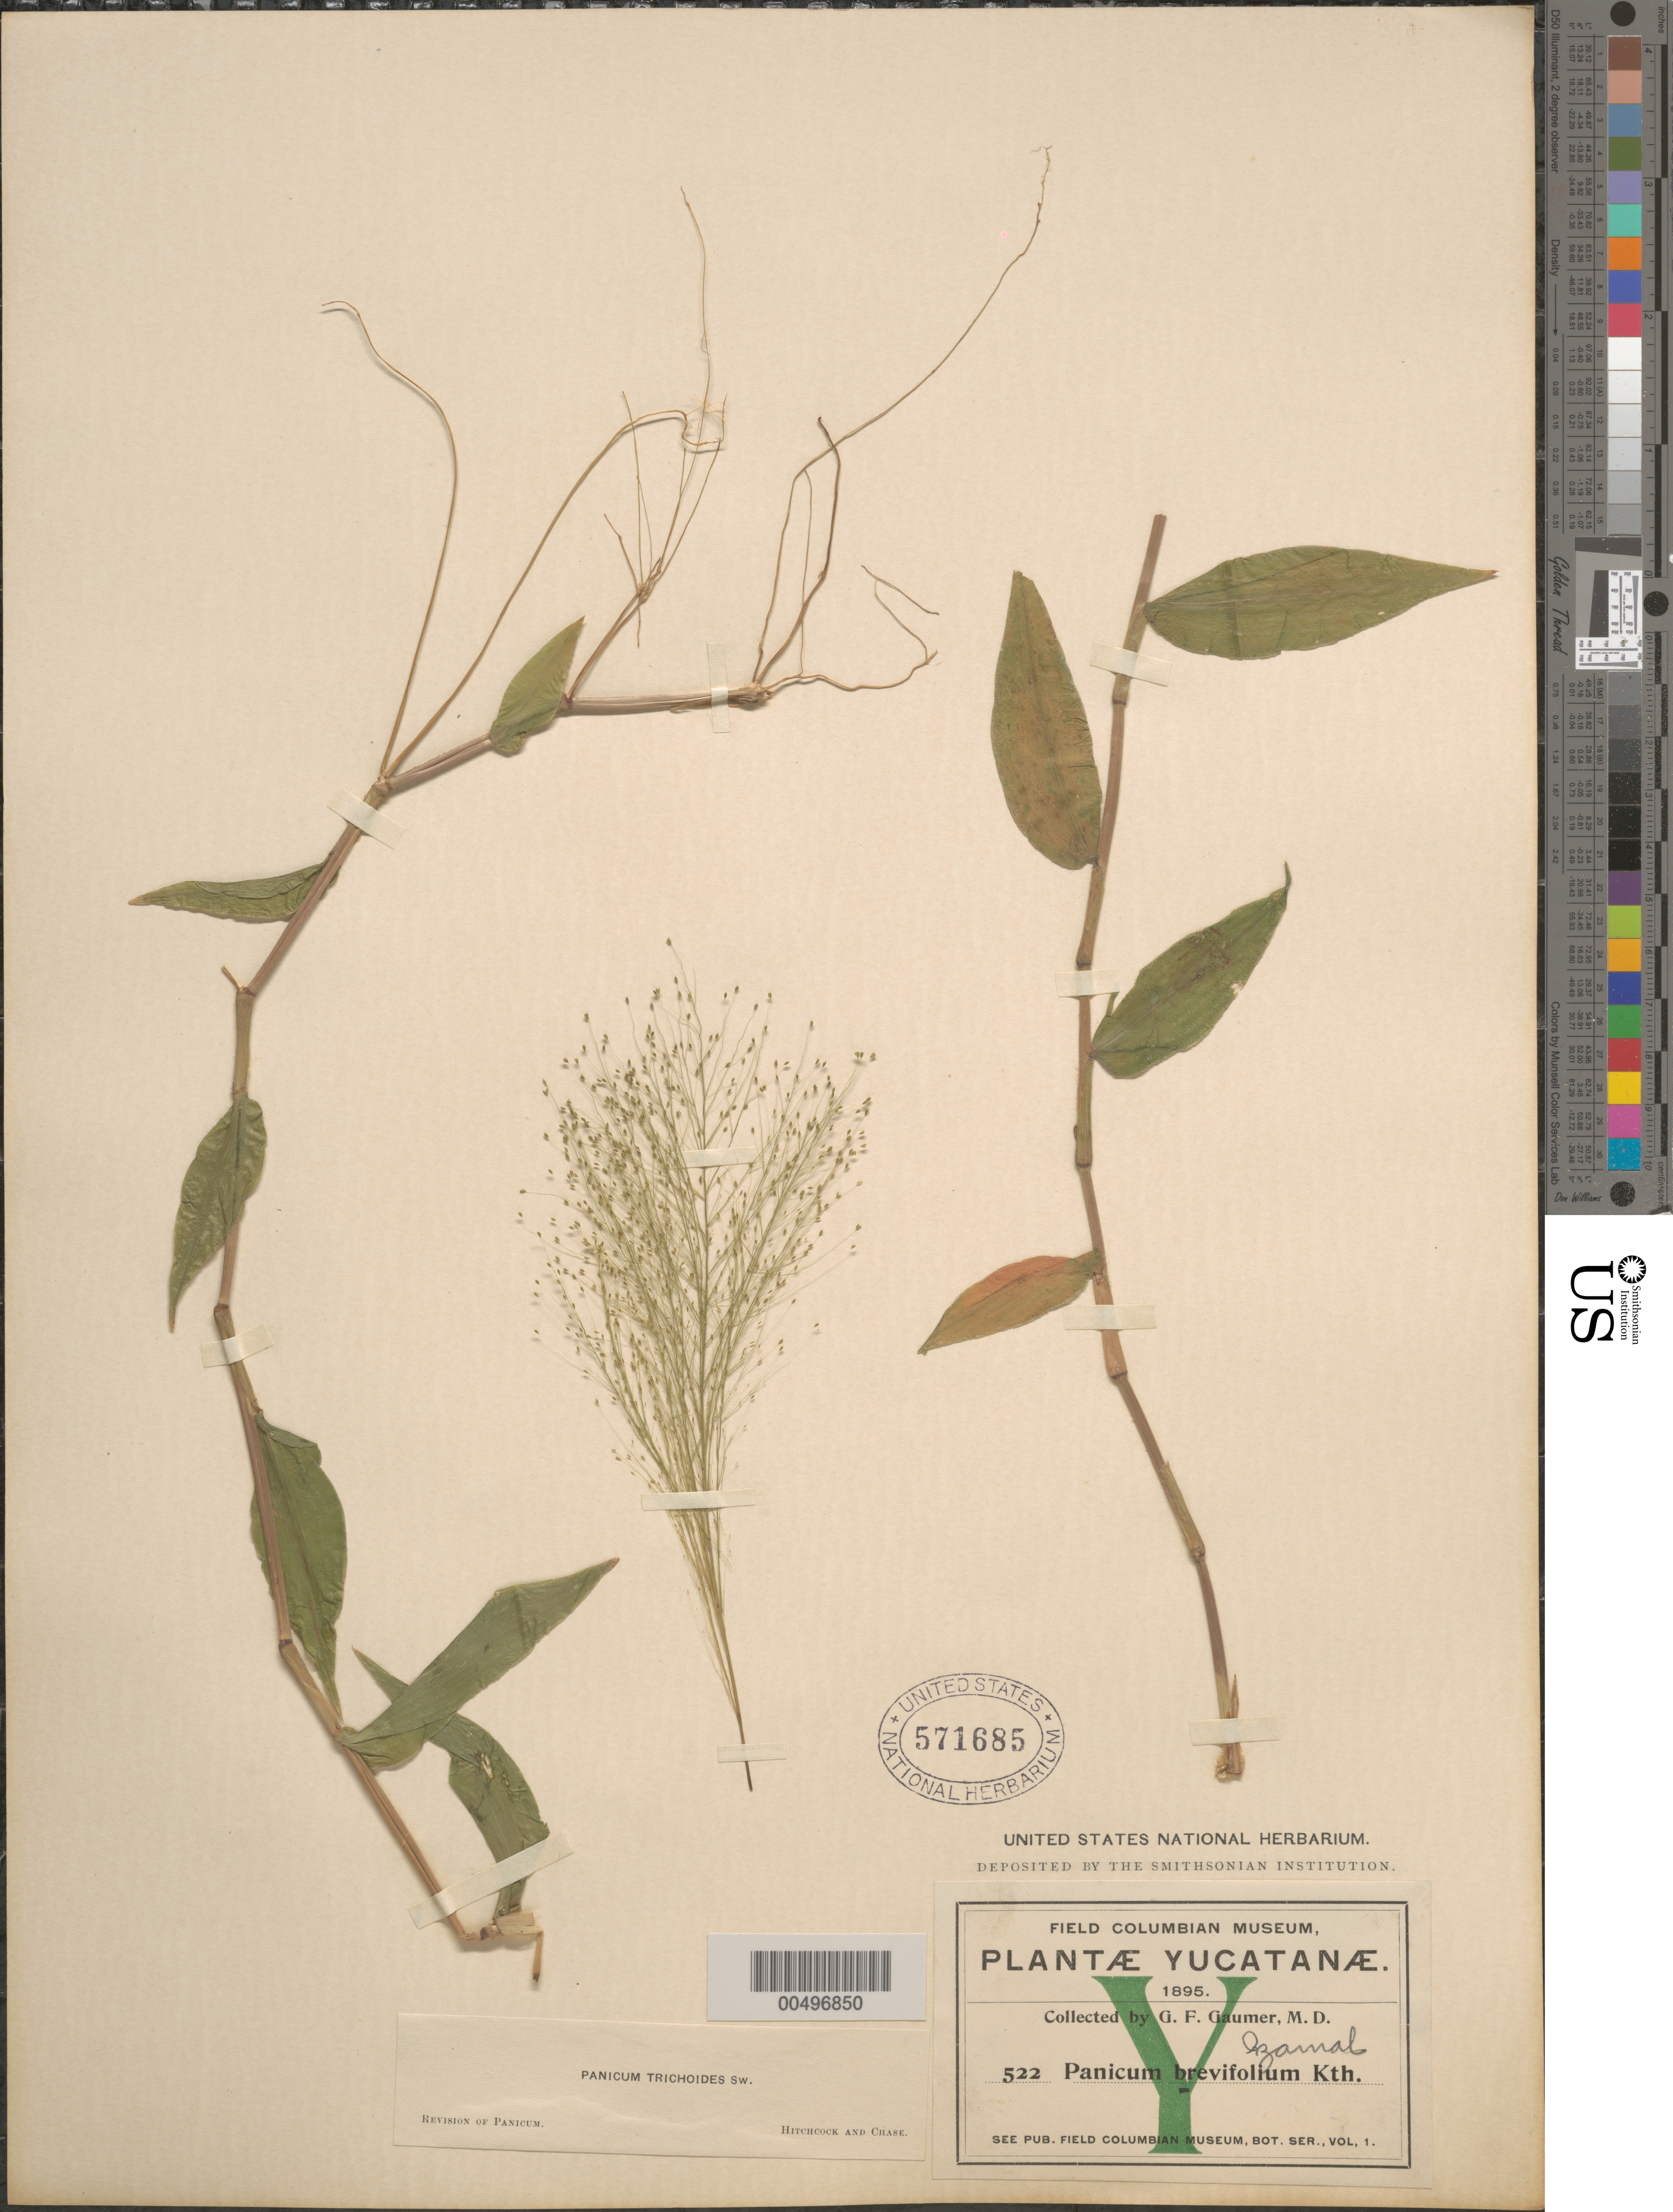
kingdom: Plantae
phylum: Tracheophyta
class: Liliopsida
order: Poales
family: Poaceae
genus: Panicum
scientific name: Panicum trichoides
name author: Sw.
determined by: Hitchcock, A. S.; Chase, [M.] A.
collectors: G. F. Gaumer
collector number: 522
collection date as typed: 1895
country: Mexico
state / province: Yucatan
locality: Izamal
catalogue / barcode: US 571685